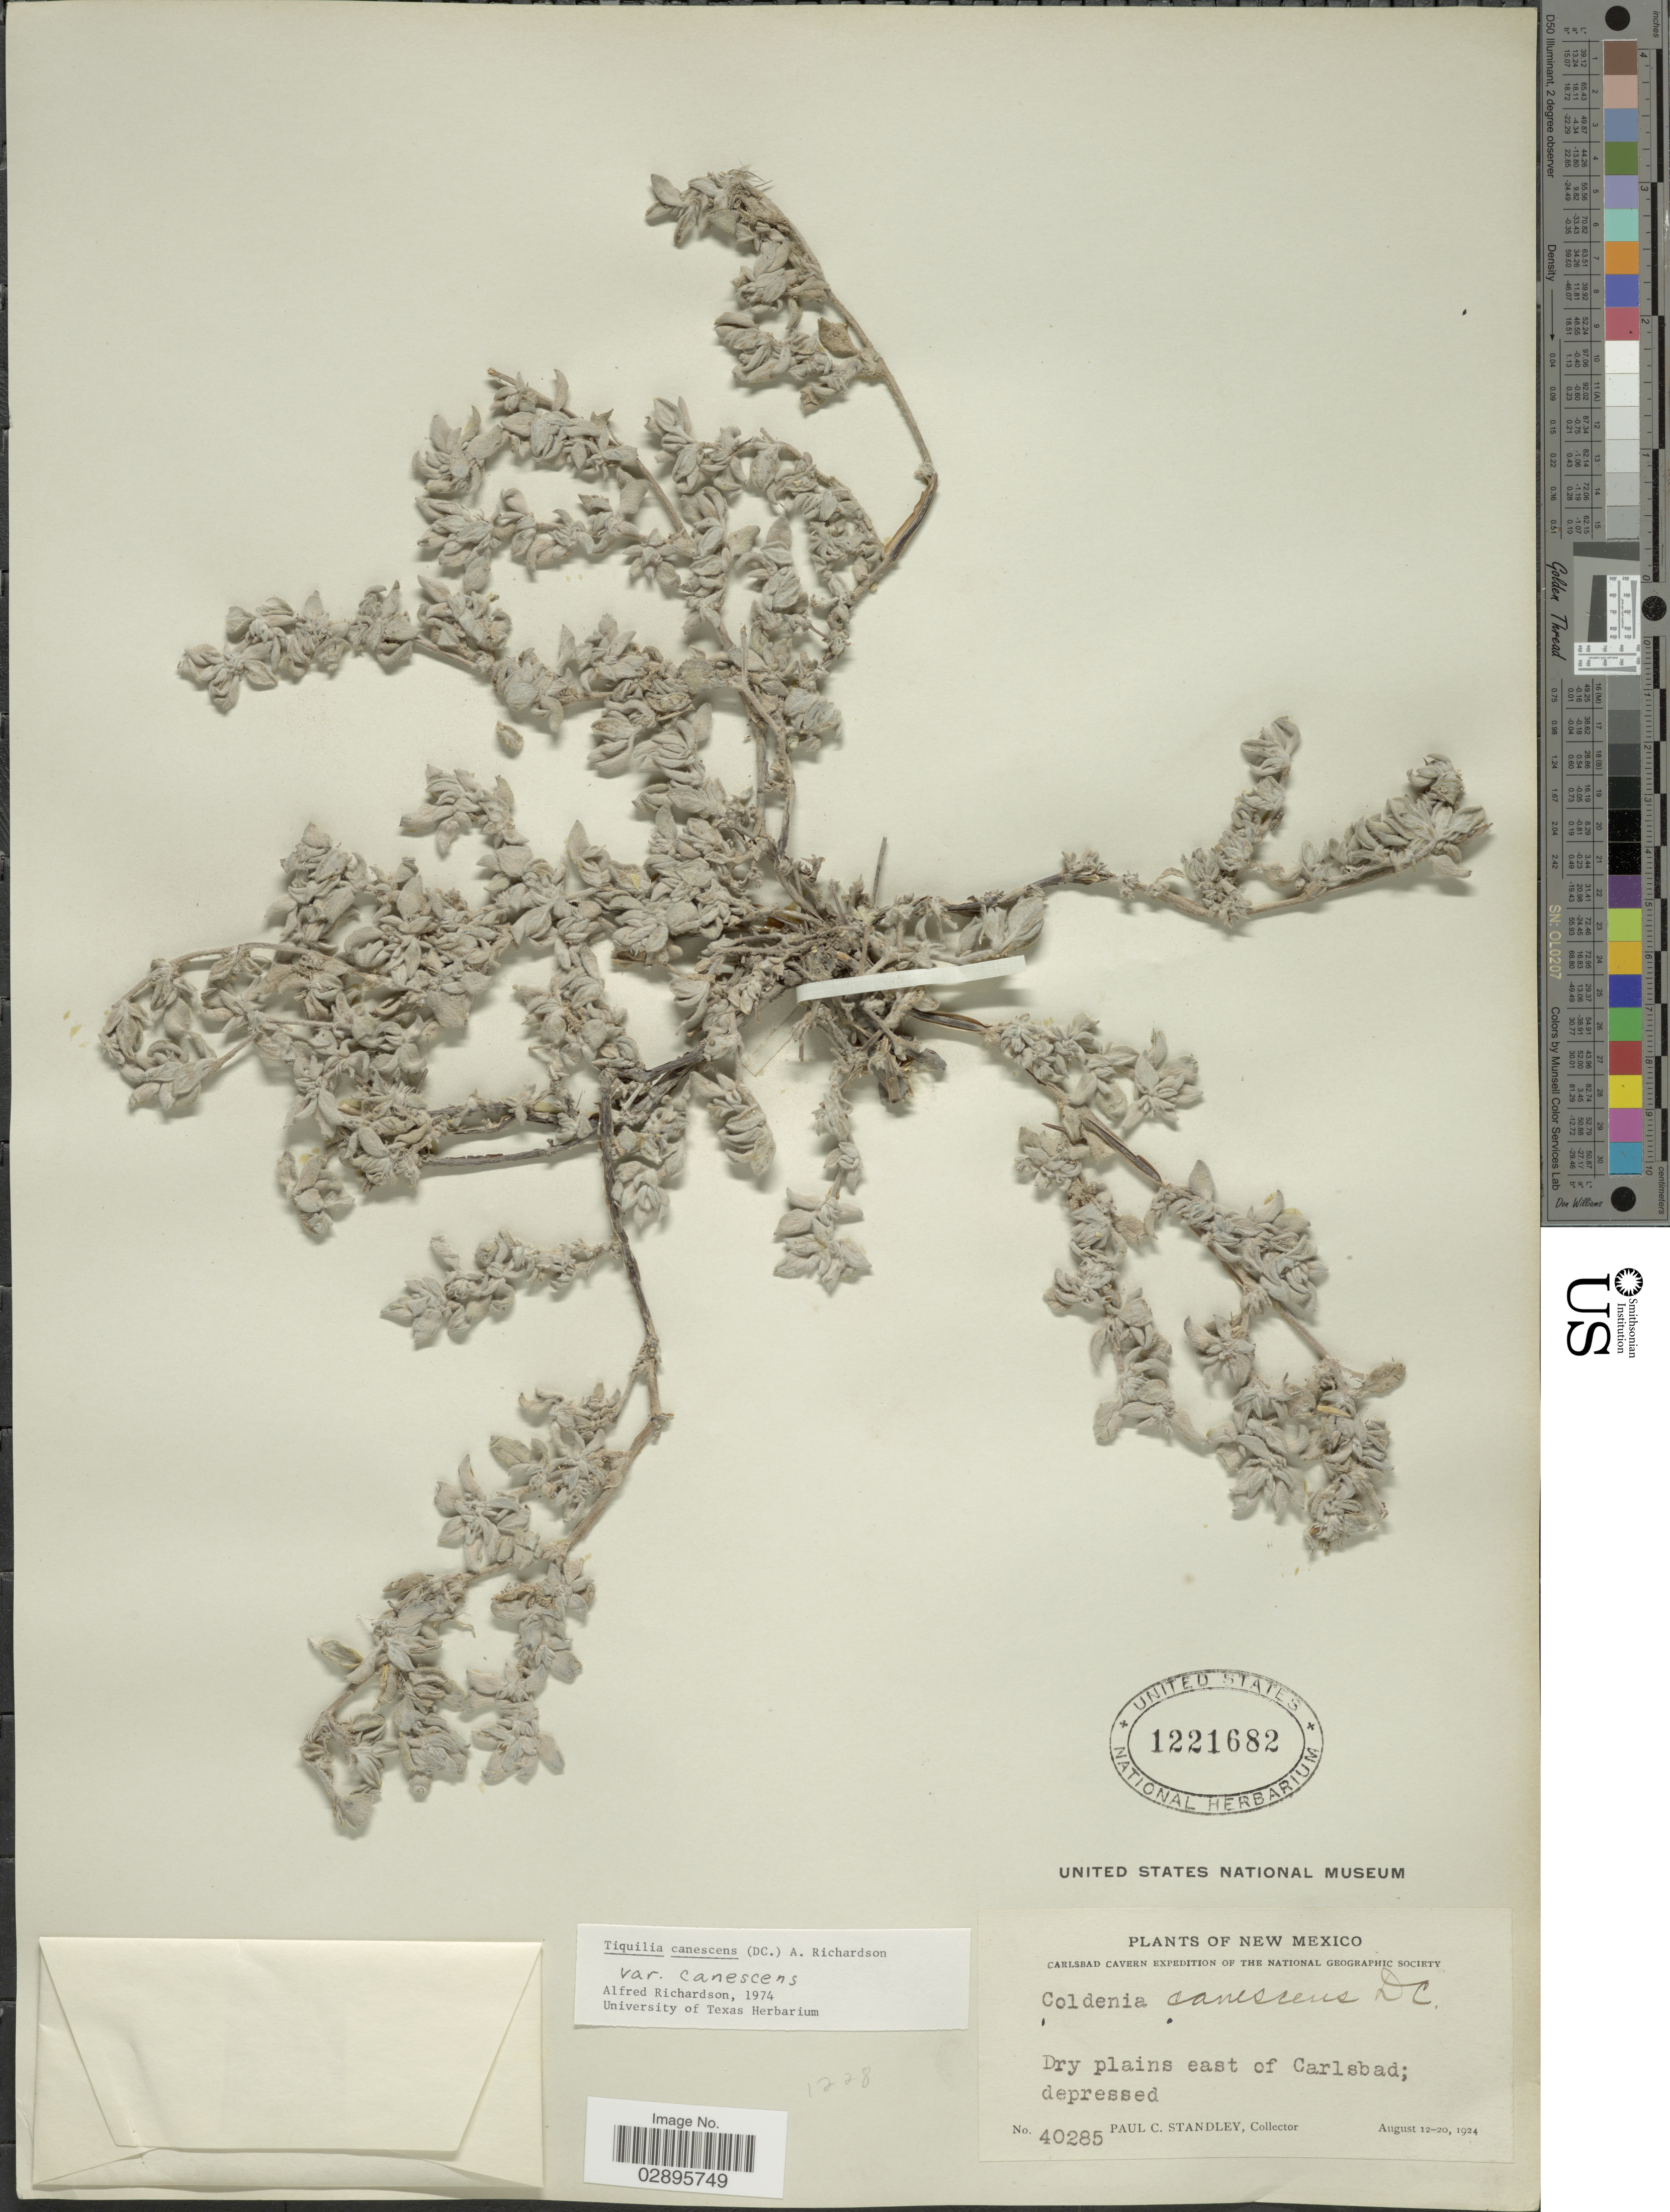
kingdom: Plantae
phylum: Tracheophyta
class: Magnoliopsida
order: Boraginales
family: Ehretiaceae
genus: Tiquilia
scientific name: Tiquilia canescens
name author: (A. DC.) A.T. Richardson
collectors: P. C. Standley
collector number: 40285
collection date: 1924-08-12/1924-08-20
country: United States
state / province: New Mexico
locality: Dry plains east of Carlsbad; depressed.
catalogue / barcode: US 1221682